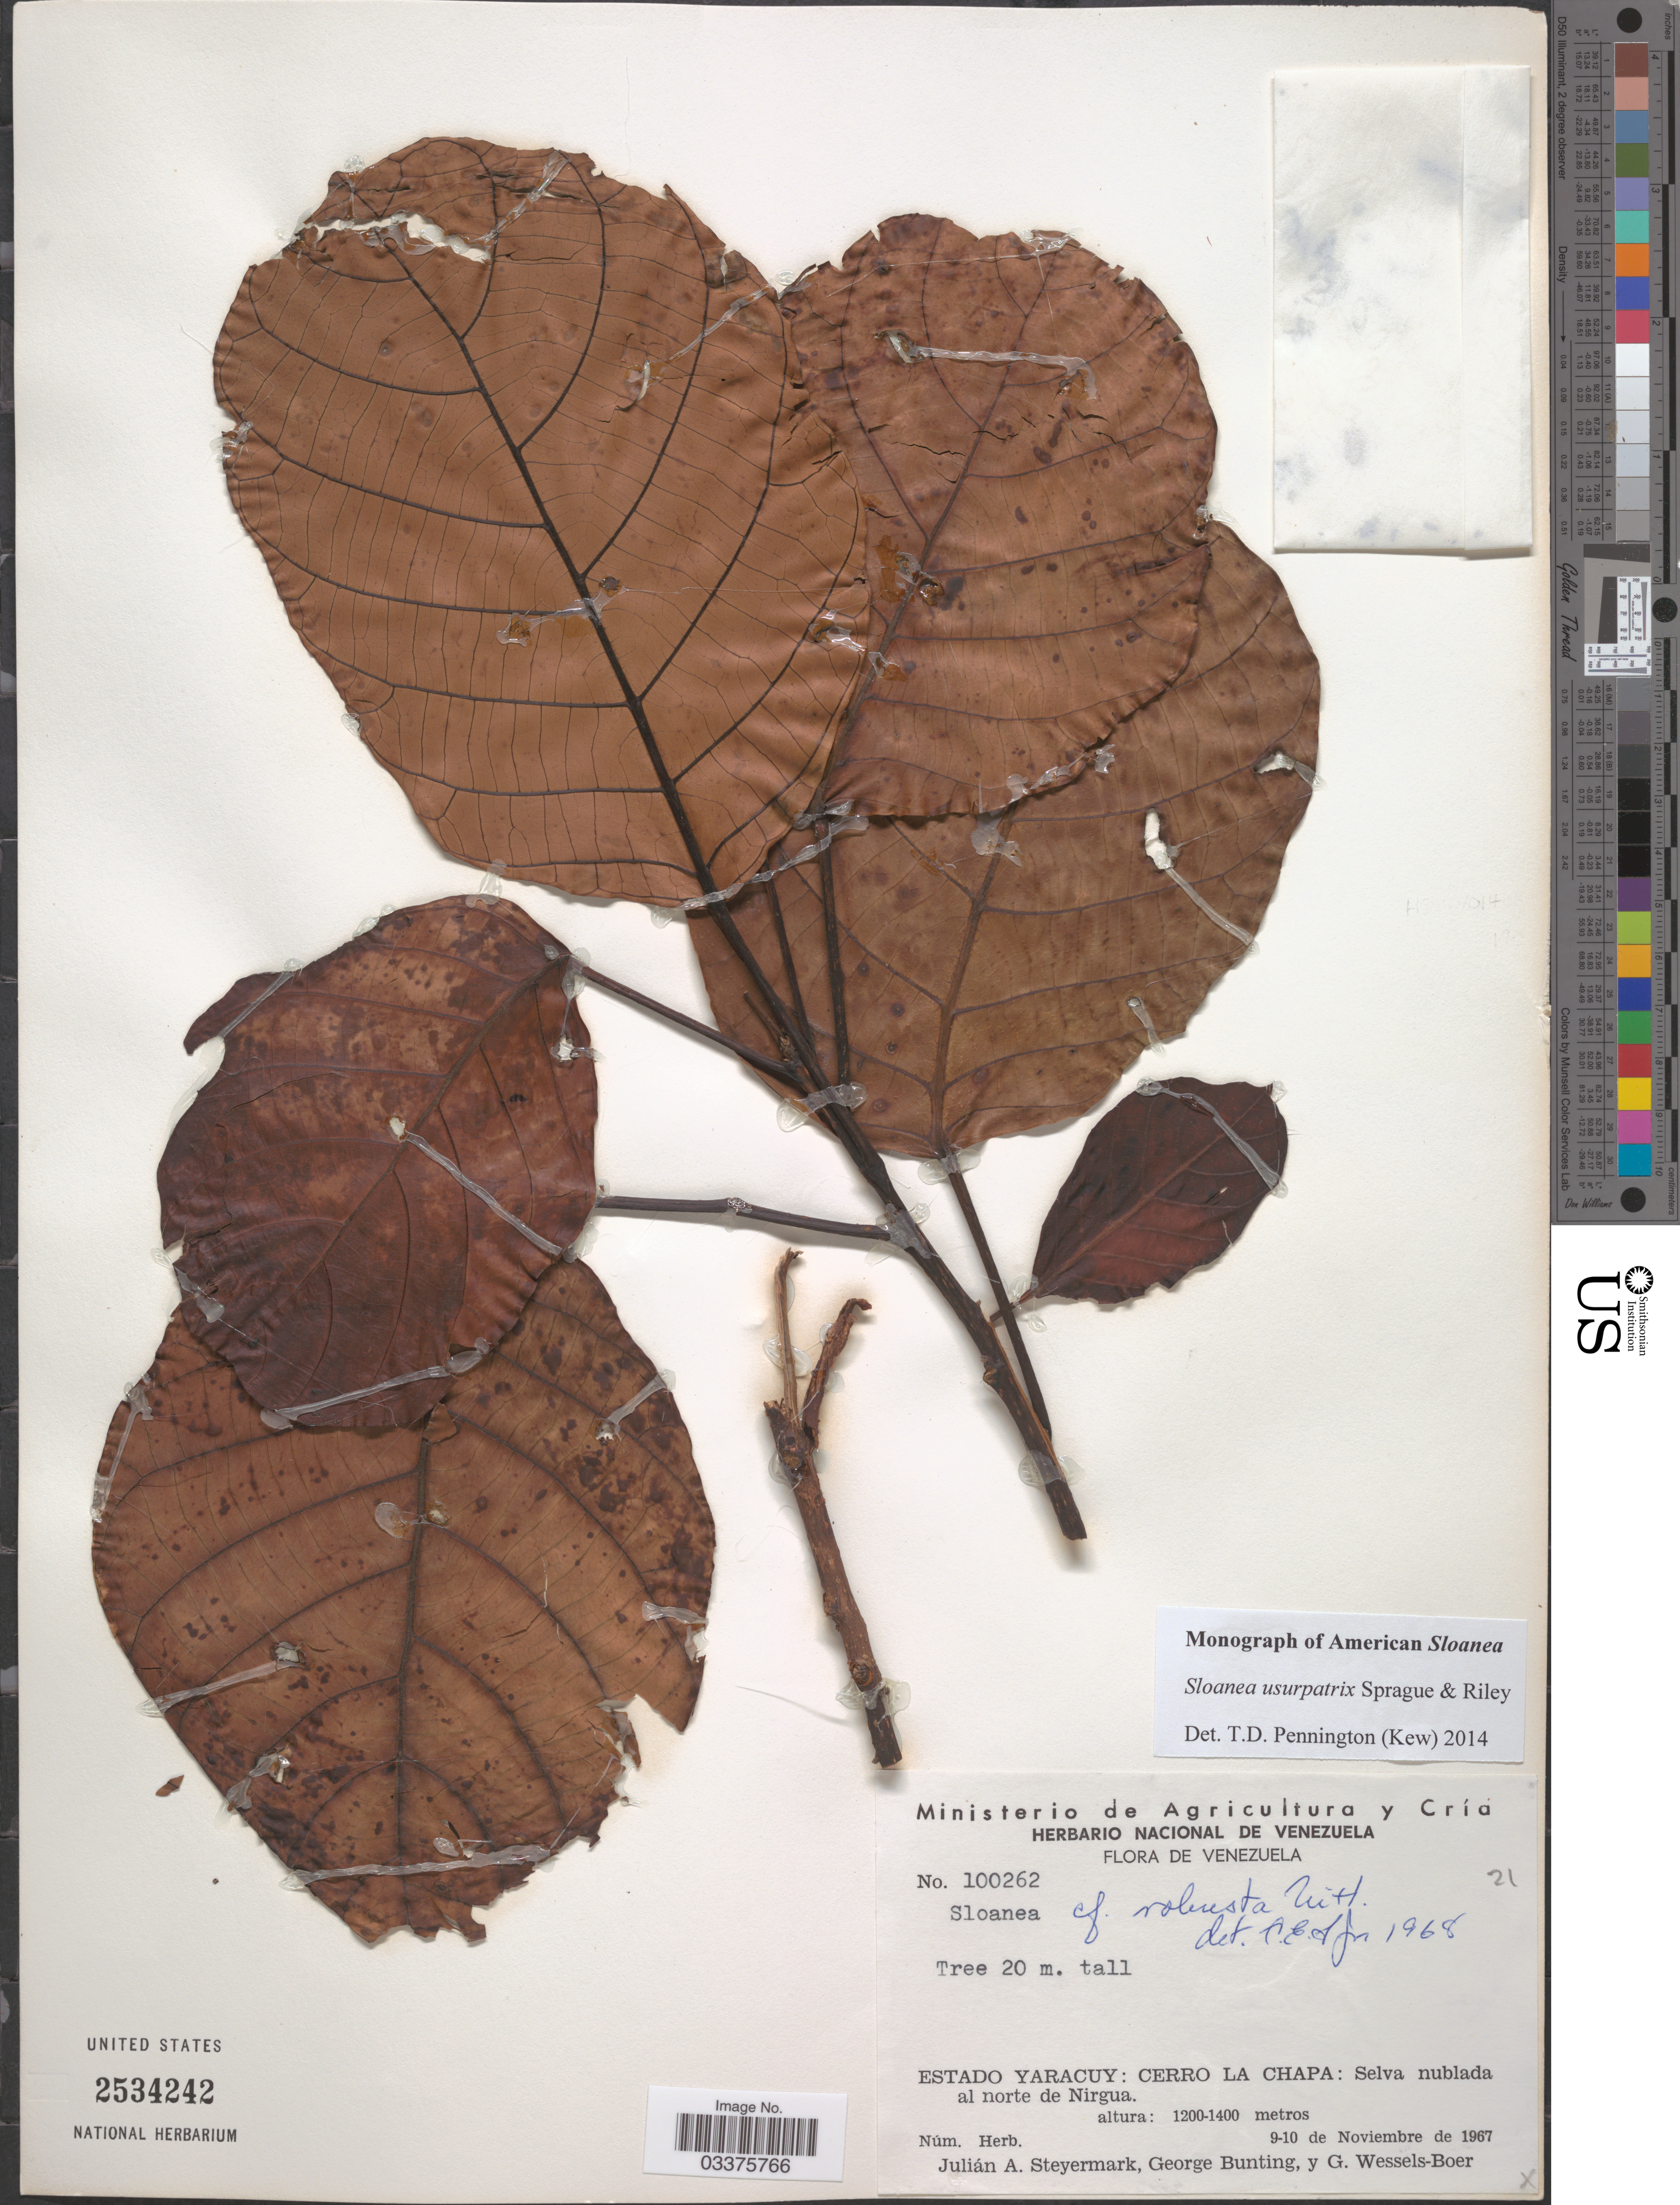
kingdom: Plantae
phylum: Tracheophyta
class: Magnoliopsida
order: Oxalidales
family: Elaeocarpaceae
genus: Sloanea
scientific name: Sloanea usurpatrix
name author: Sprague & L. Riley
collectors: J. Steyermark, G. S. Bunting & G. Wessels Boer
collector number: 100262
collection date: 1967-11-09/1967-11-10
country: Venezuela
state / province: Yaracuy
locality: Cerro La Chapa: Selva nublada al norte de Nirgua.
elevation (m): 1200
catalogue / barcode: US 2534242